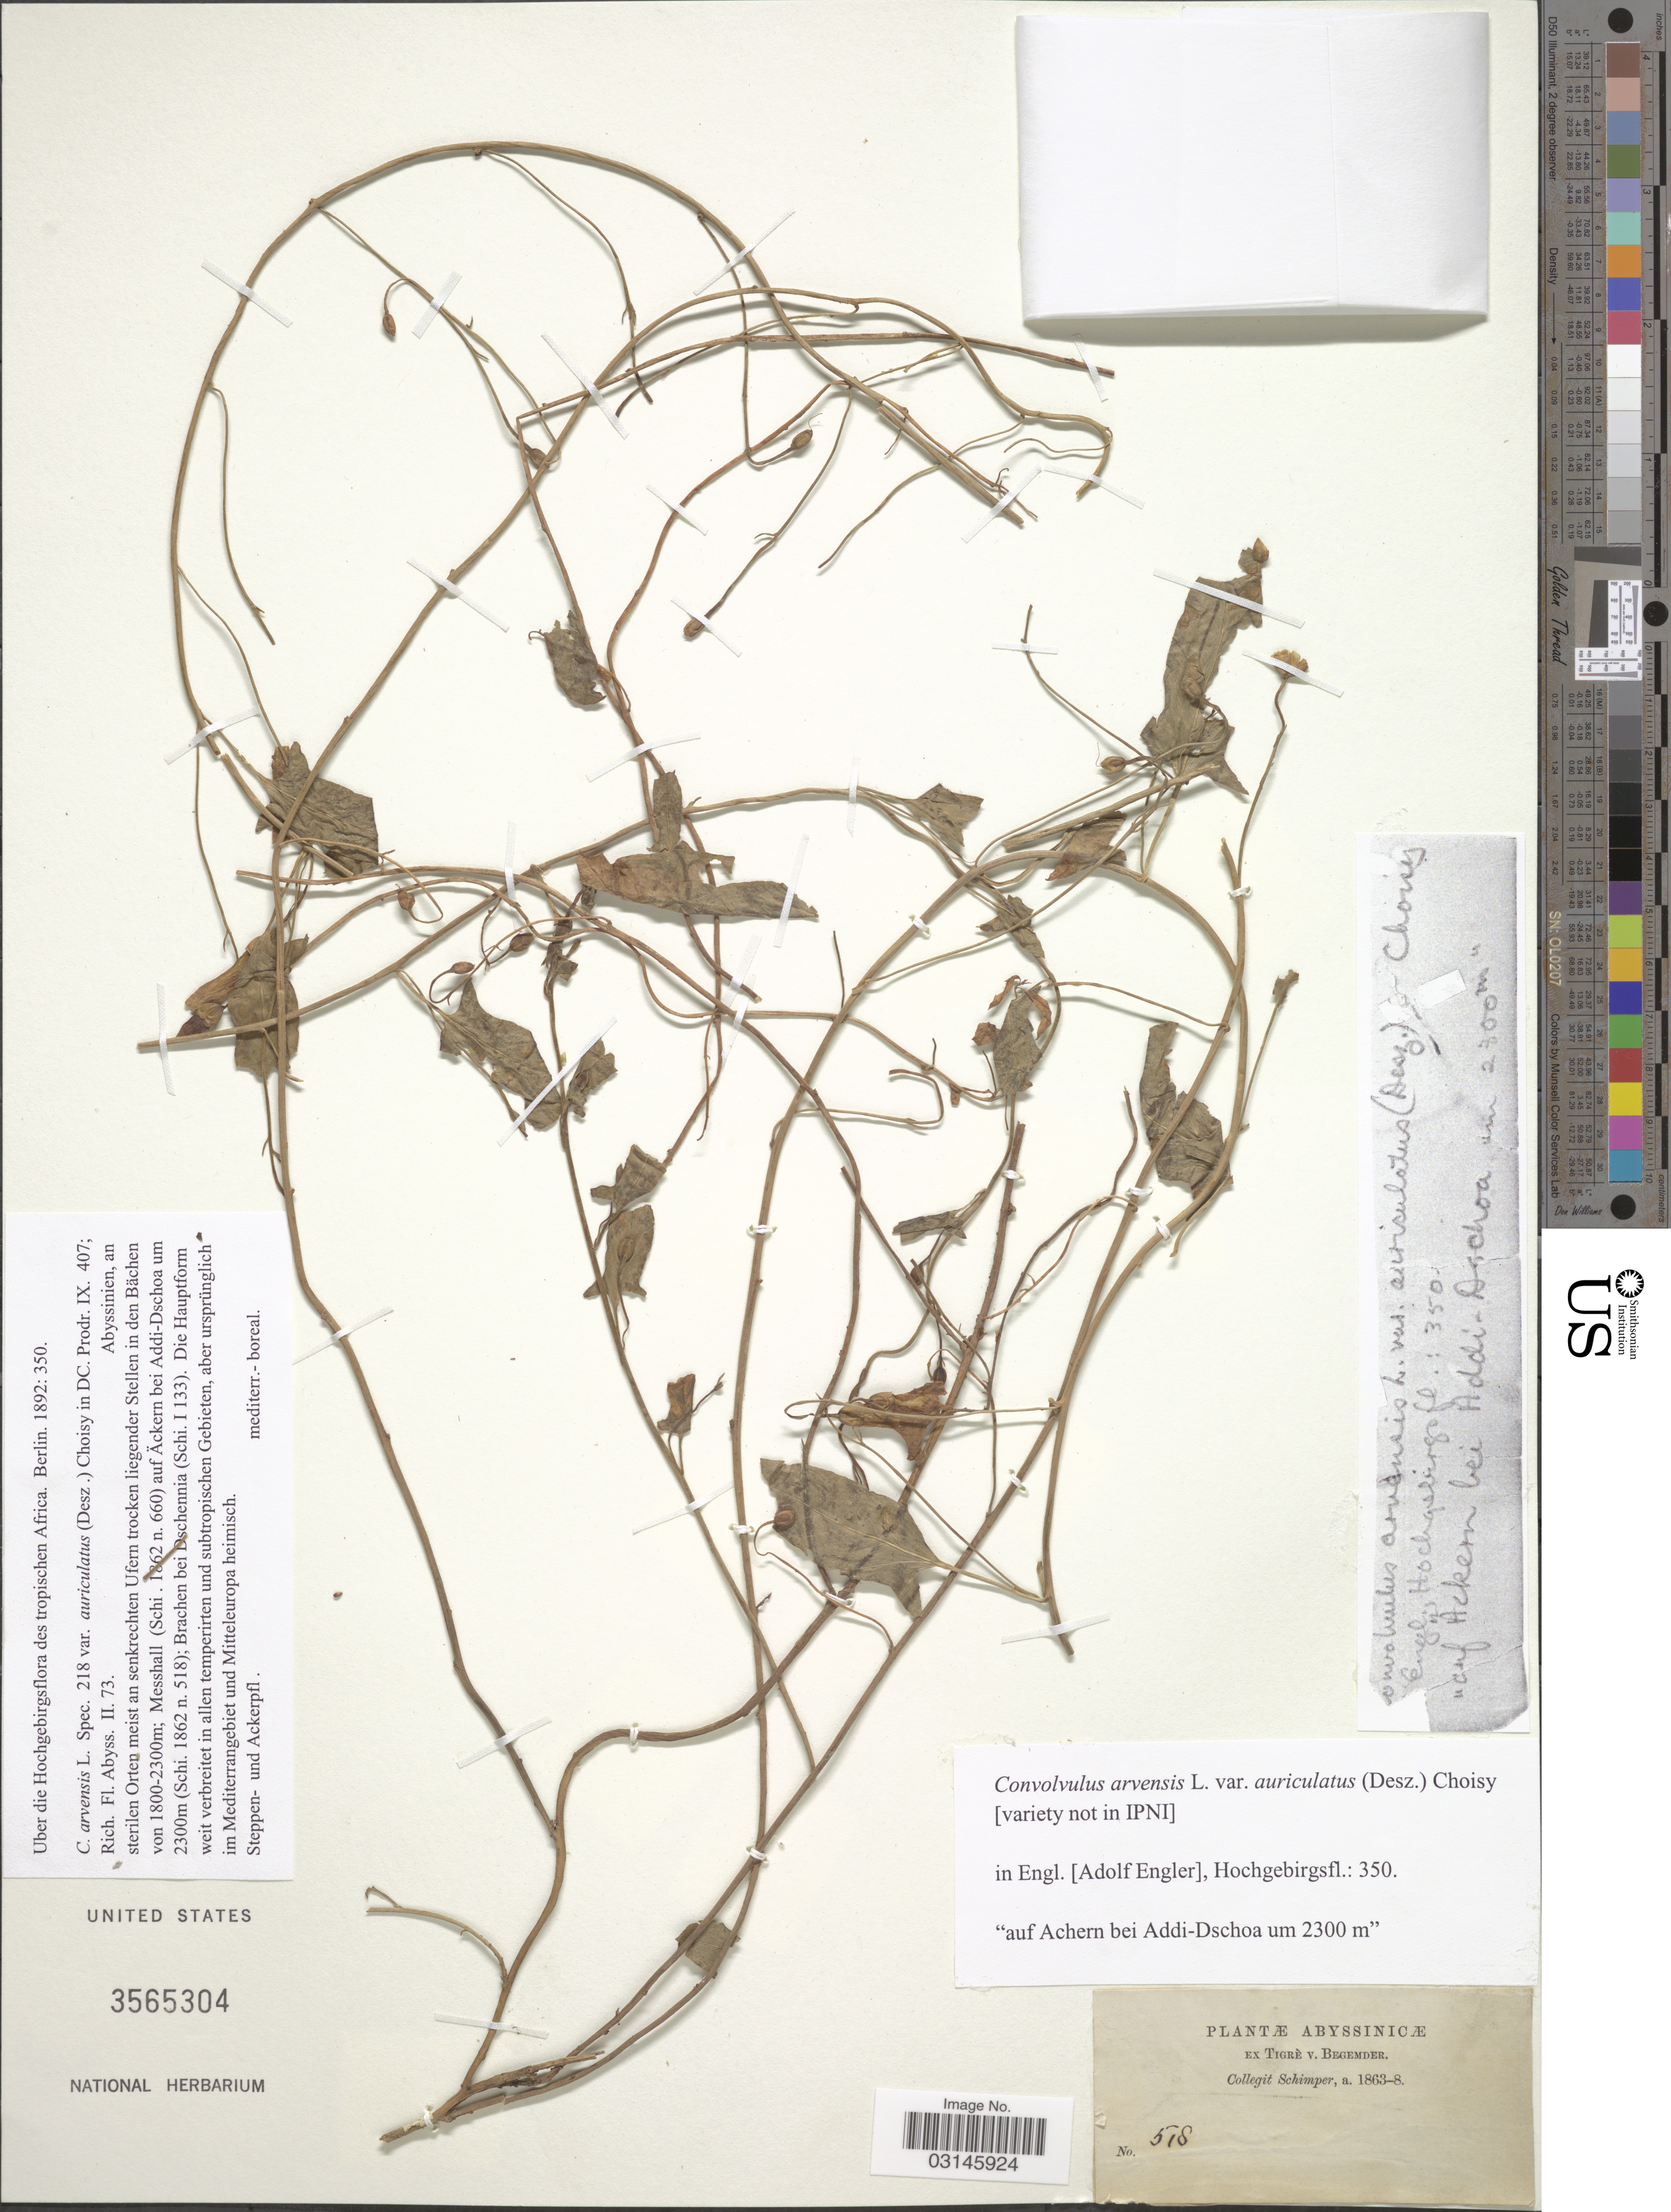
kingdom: Plantae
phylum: Tracheophyta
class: Magnoliopsida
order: Solanales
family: Convolvulaceae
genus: Convolvulus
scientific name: Convolvulus arvensis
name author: L.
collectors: -. Schimper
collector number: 518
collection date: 1863/1868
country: Eritrea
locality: Abyssinicæ, auf Ackern bei Addi-Dschoa.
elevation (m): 2800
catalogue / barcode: US 3565304